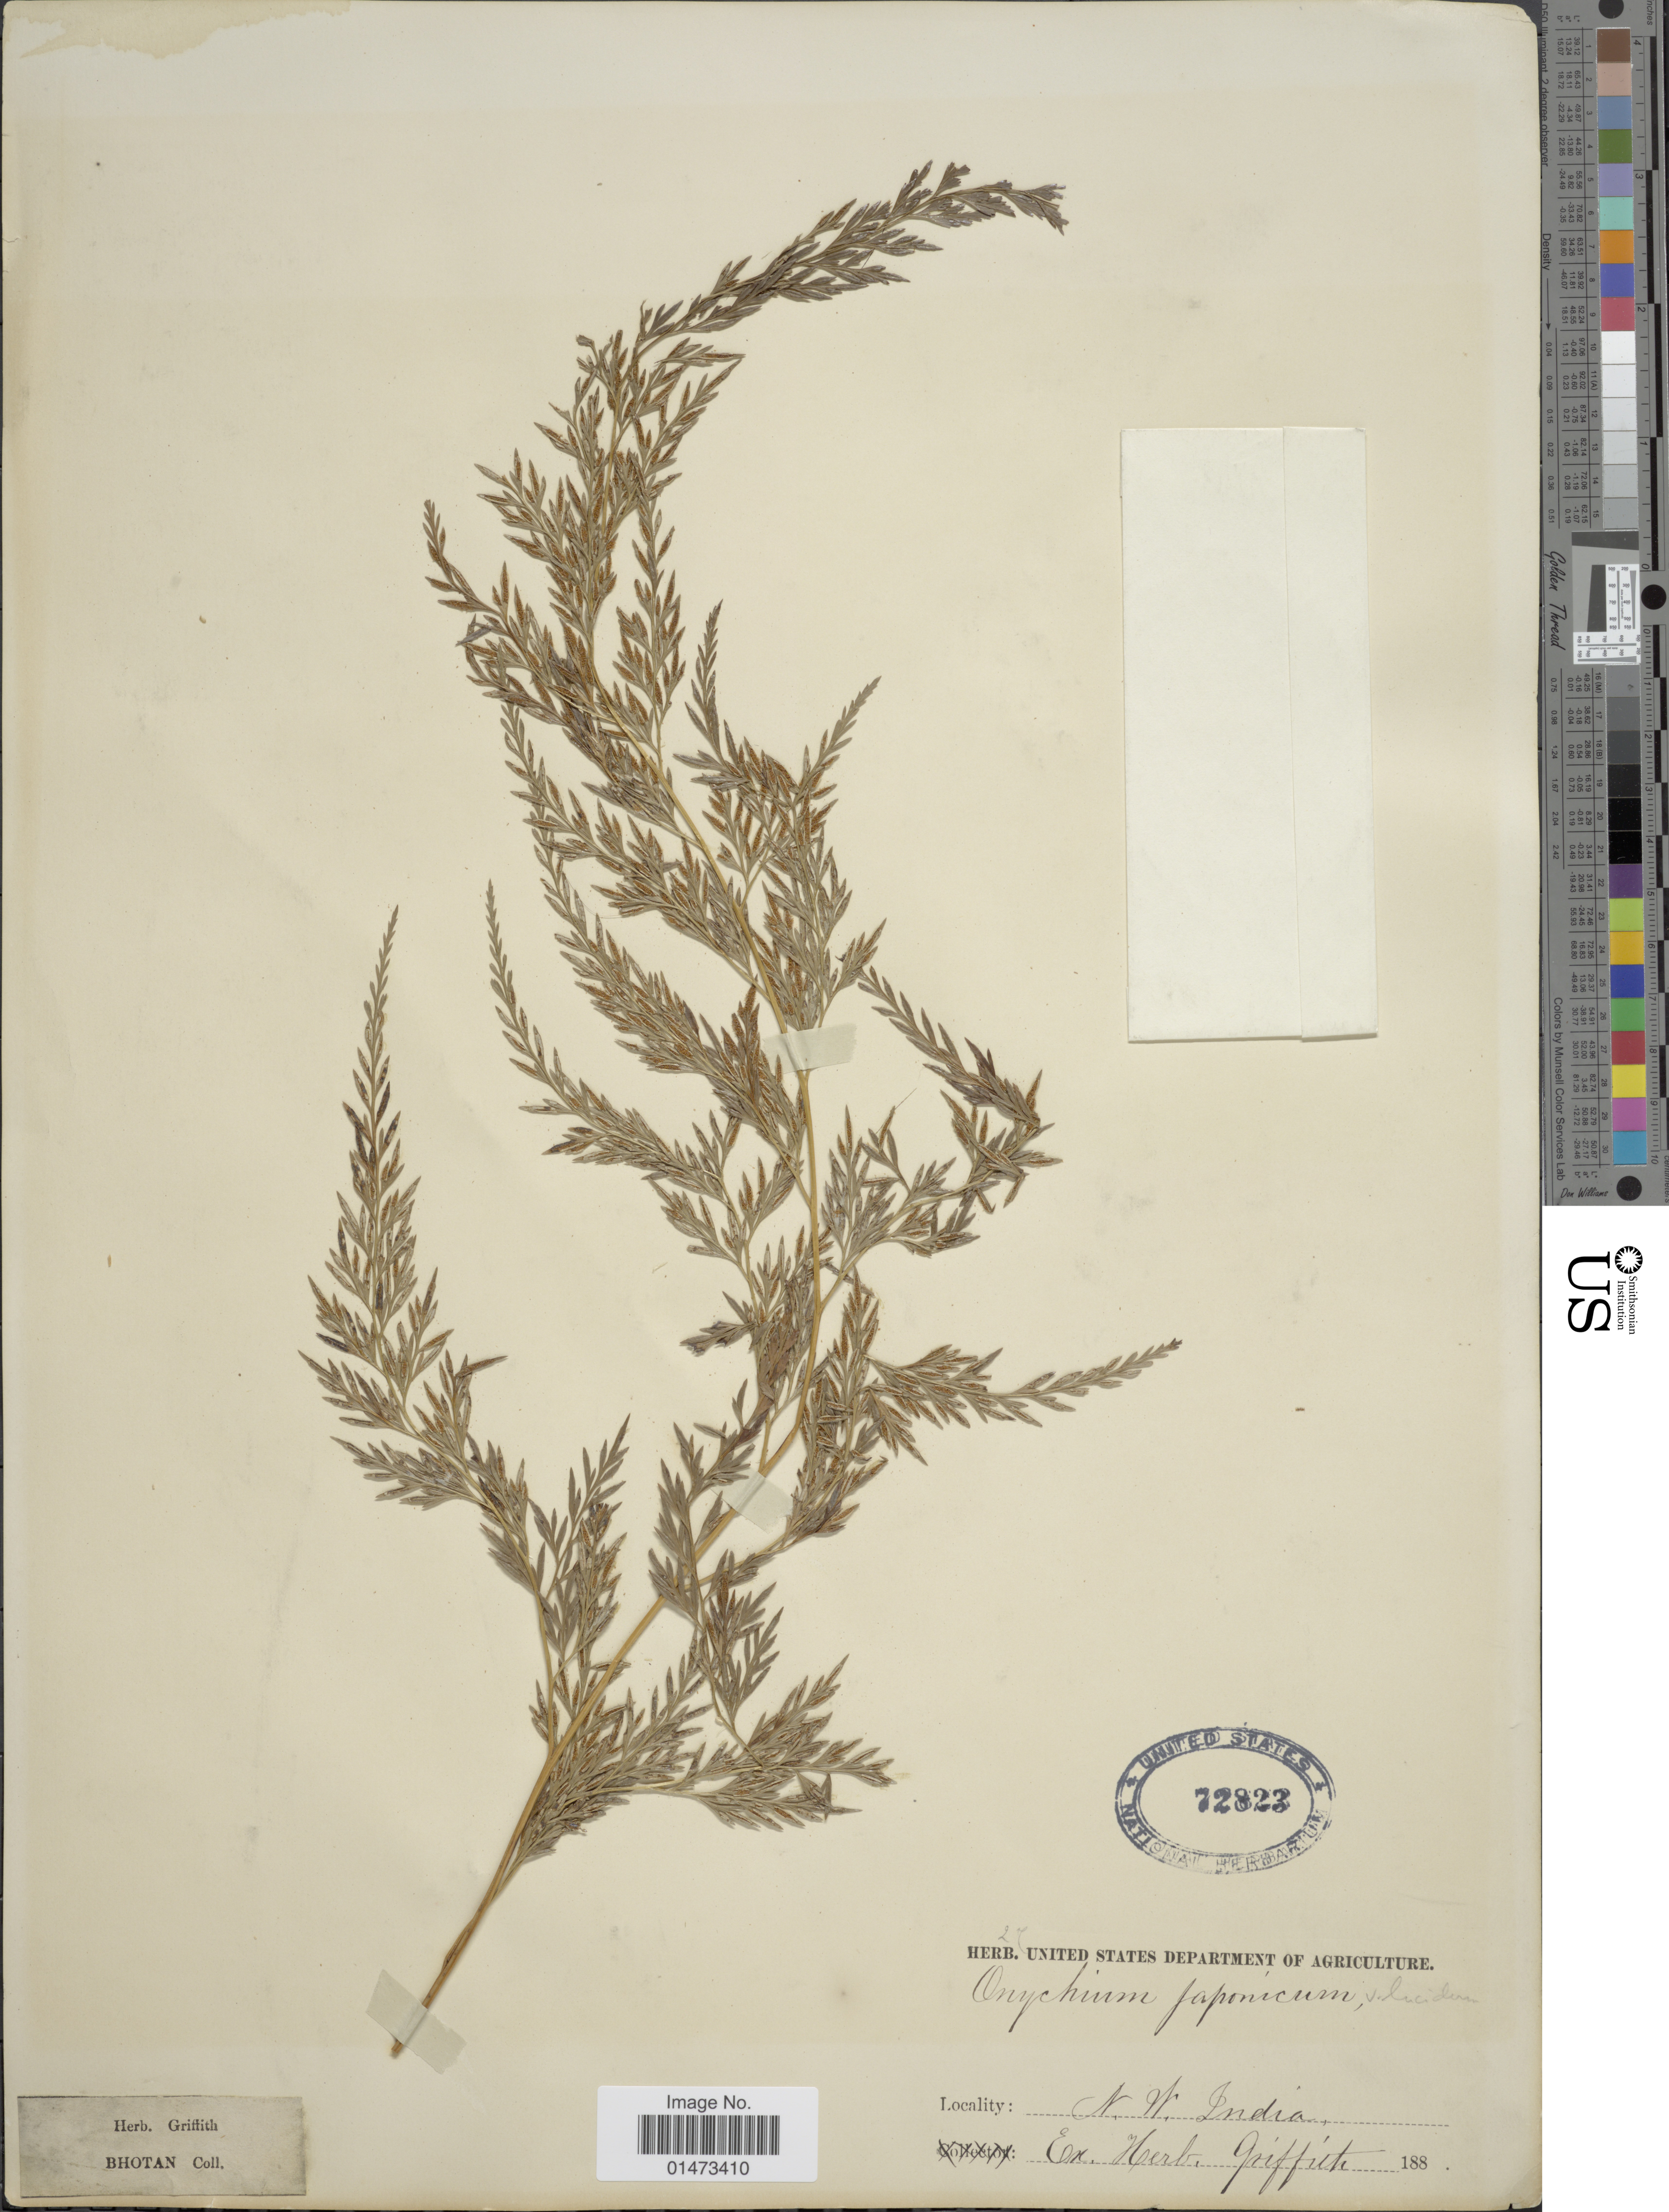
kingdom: Plantae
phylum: Tracheophyta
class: Polypodiopsida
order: Polypodiales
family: Pteridaceae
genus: Onychium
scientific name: Onychium lucidum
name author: (D. Don) Spreng.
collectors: ex herb. Griffith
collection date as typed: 188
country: India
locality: N.W. India.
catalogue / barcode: US 72823